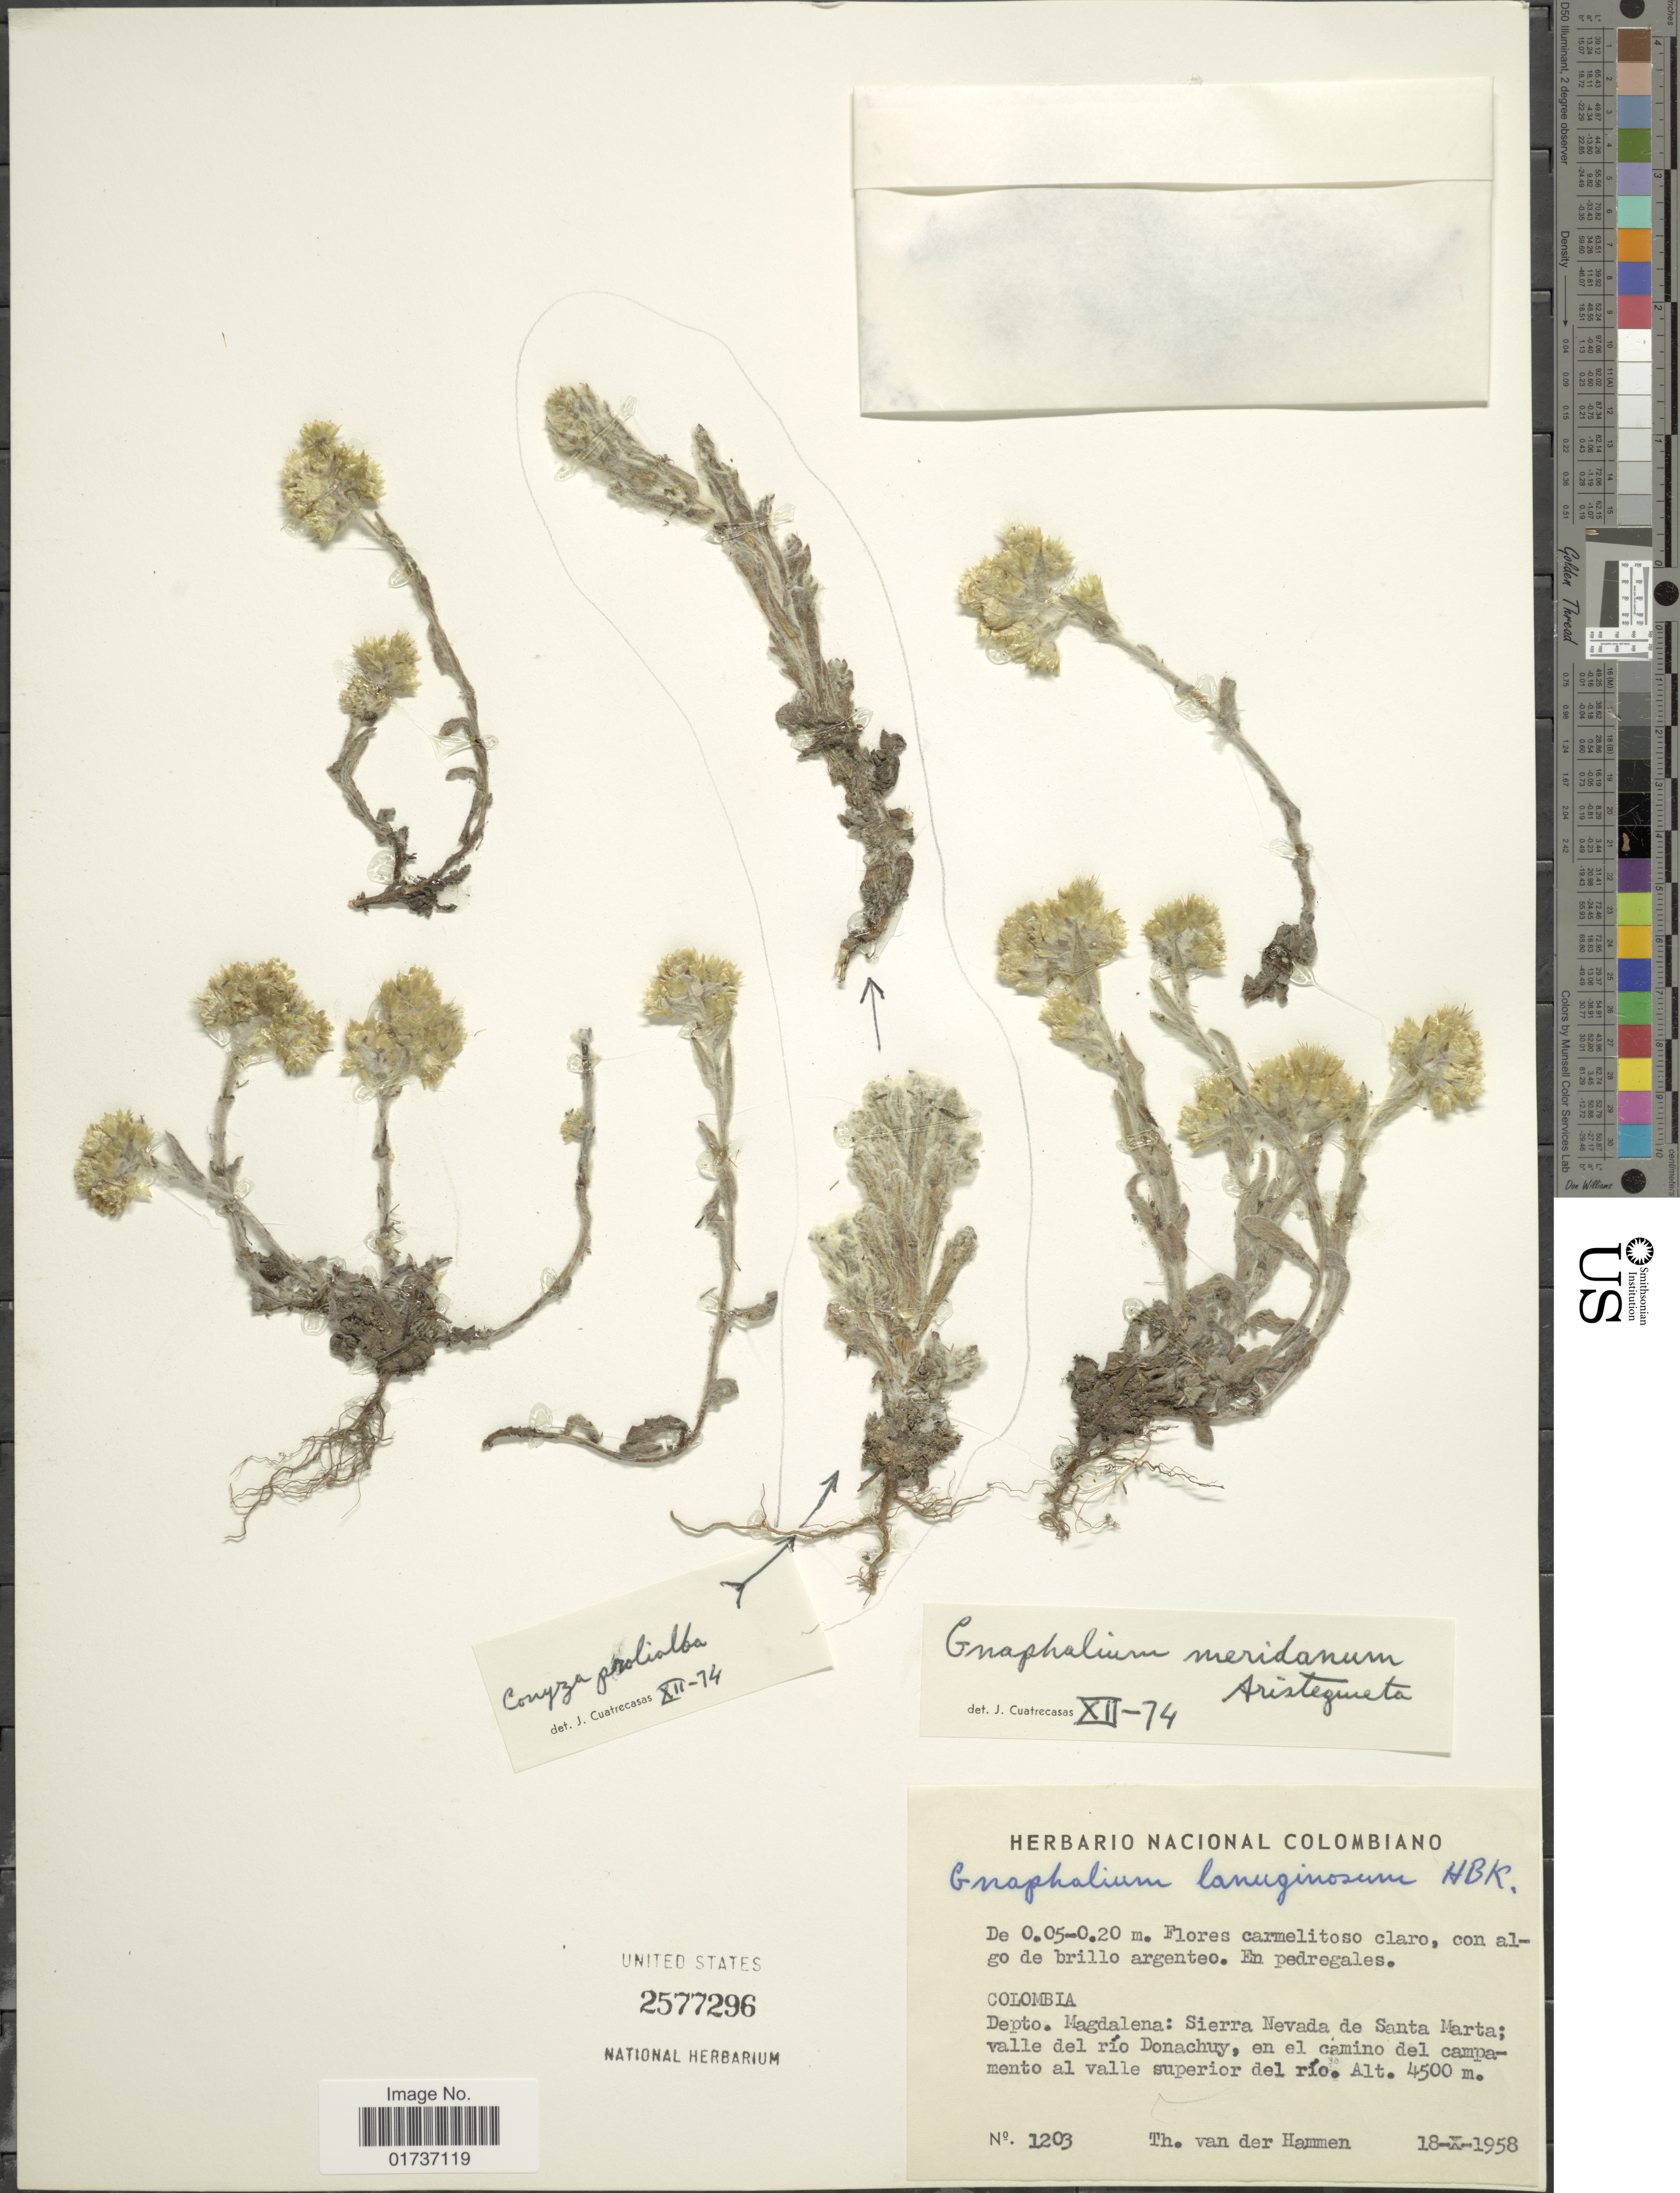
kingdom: Plantae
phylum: Tracheophyta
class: Magnoliopsida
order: Asterales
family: Asteraceae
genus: Gnaphalium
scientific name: Gnaphalium meridanum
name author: Aristeg.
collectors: T. Hammen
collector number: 1203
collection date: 1958-10-18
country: Colombia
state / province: Magdalena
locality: Depto Magdalena: Sierra Nevada de Santa Marta; valle del río Donachuy, en el camino del campamento al valle superior del río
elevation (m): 4500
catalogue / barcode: US 2577296